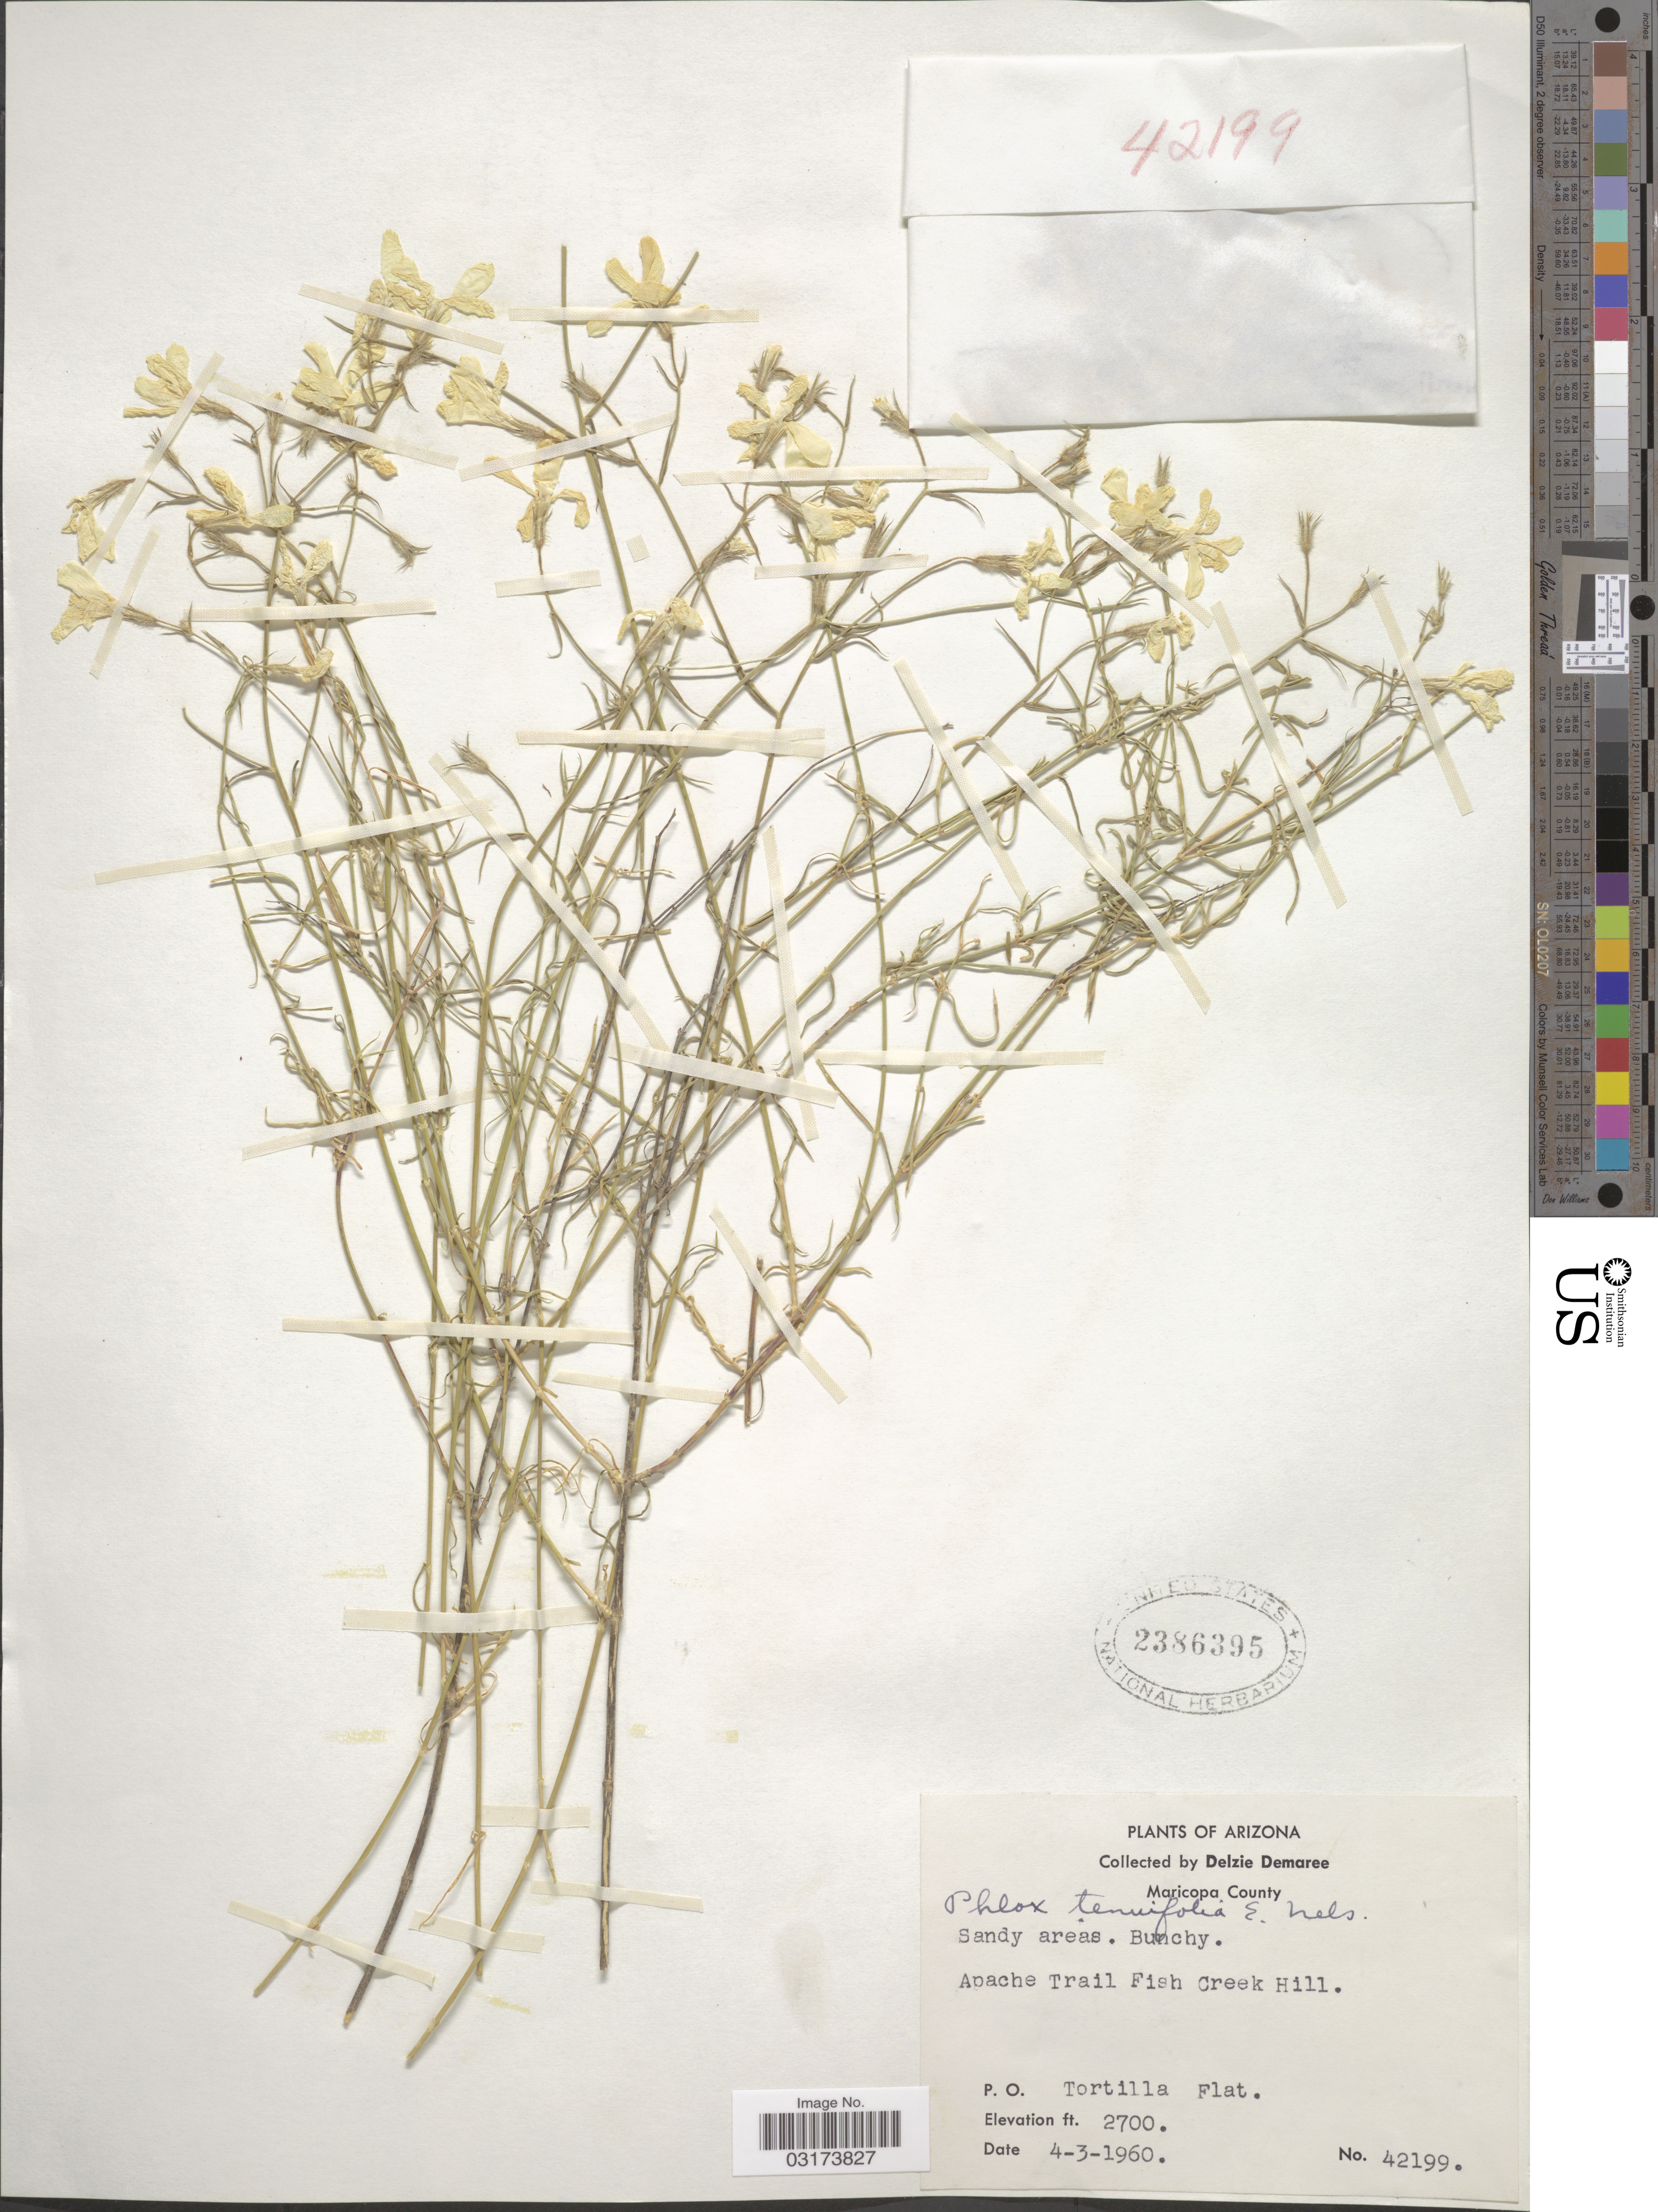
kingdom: Plantae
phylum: Tracheophyta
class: Magnoliopsida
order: Ericales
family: Polemoniaceae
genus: Phlox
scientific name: Phlox tenuifolia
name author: E.E. Nelson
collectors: D. Demaree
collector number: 42199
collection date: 1960-04-03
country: United States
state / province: Arizona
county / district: Maricopa Co.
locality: Apache Trail Fish Creek Hill. P. O. Tortilla Flat.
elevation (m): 823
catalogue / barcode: US 2386395